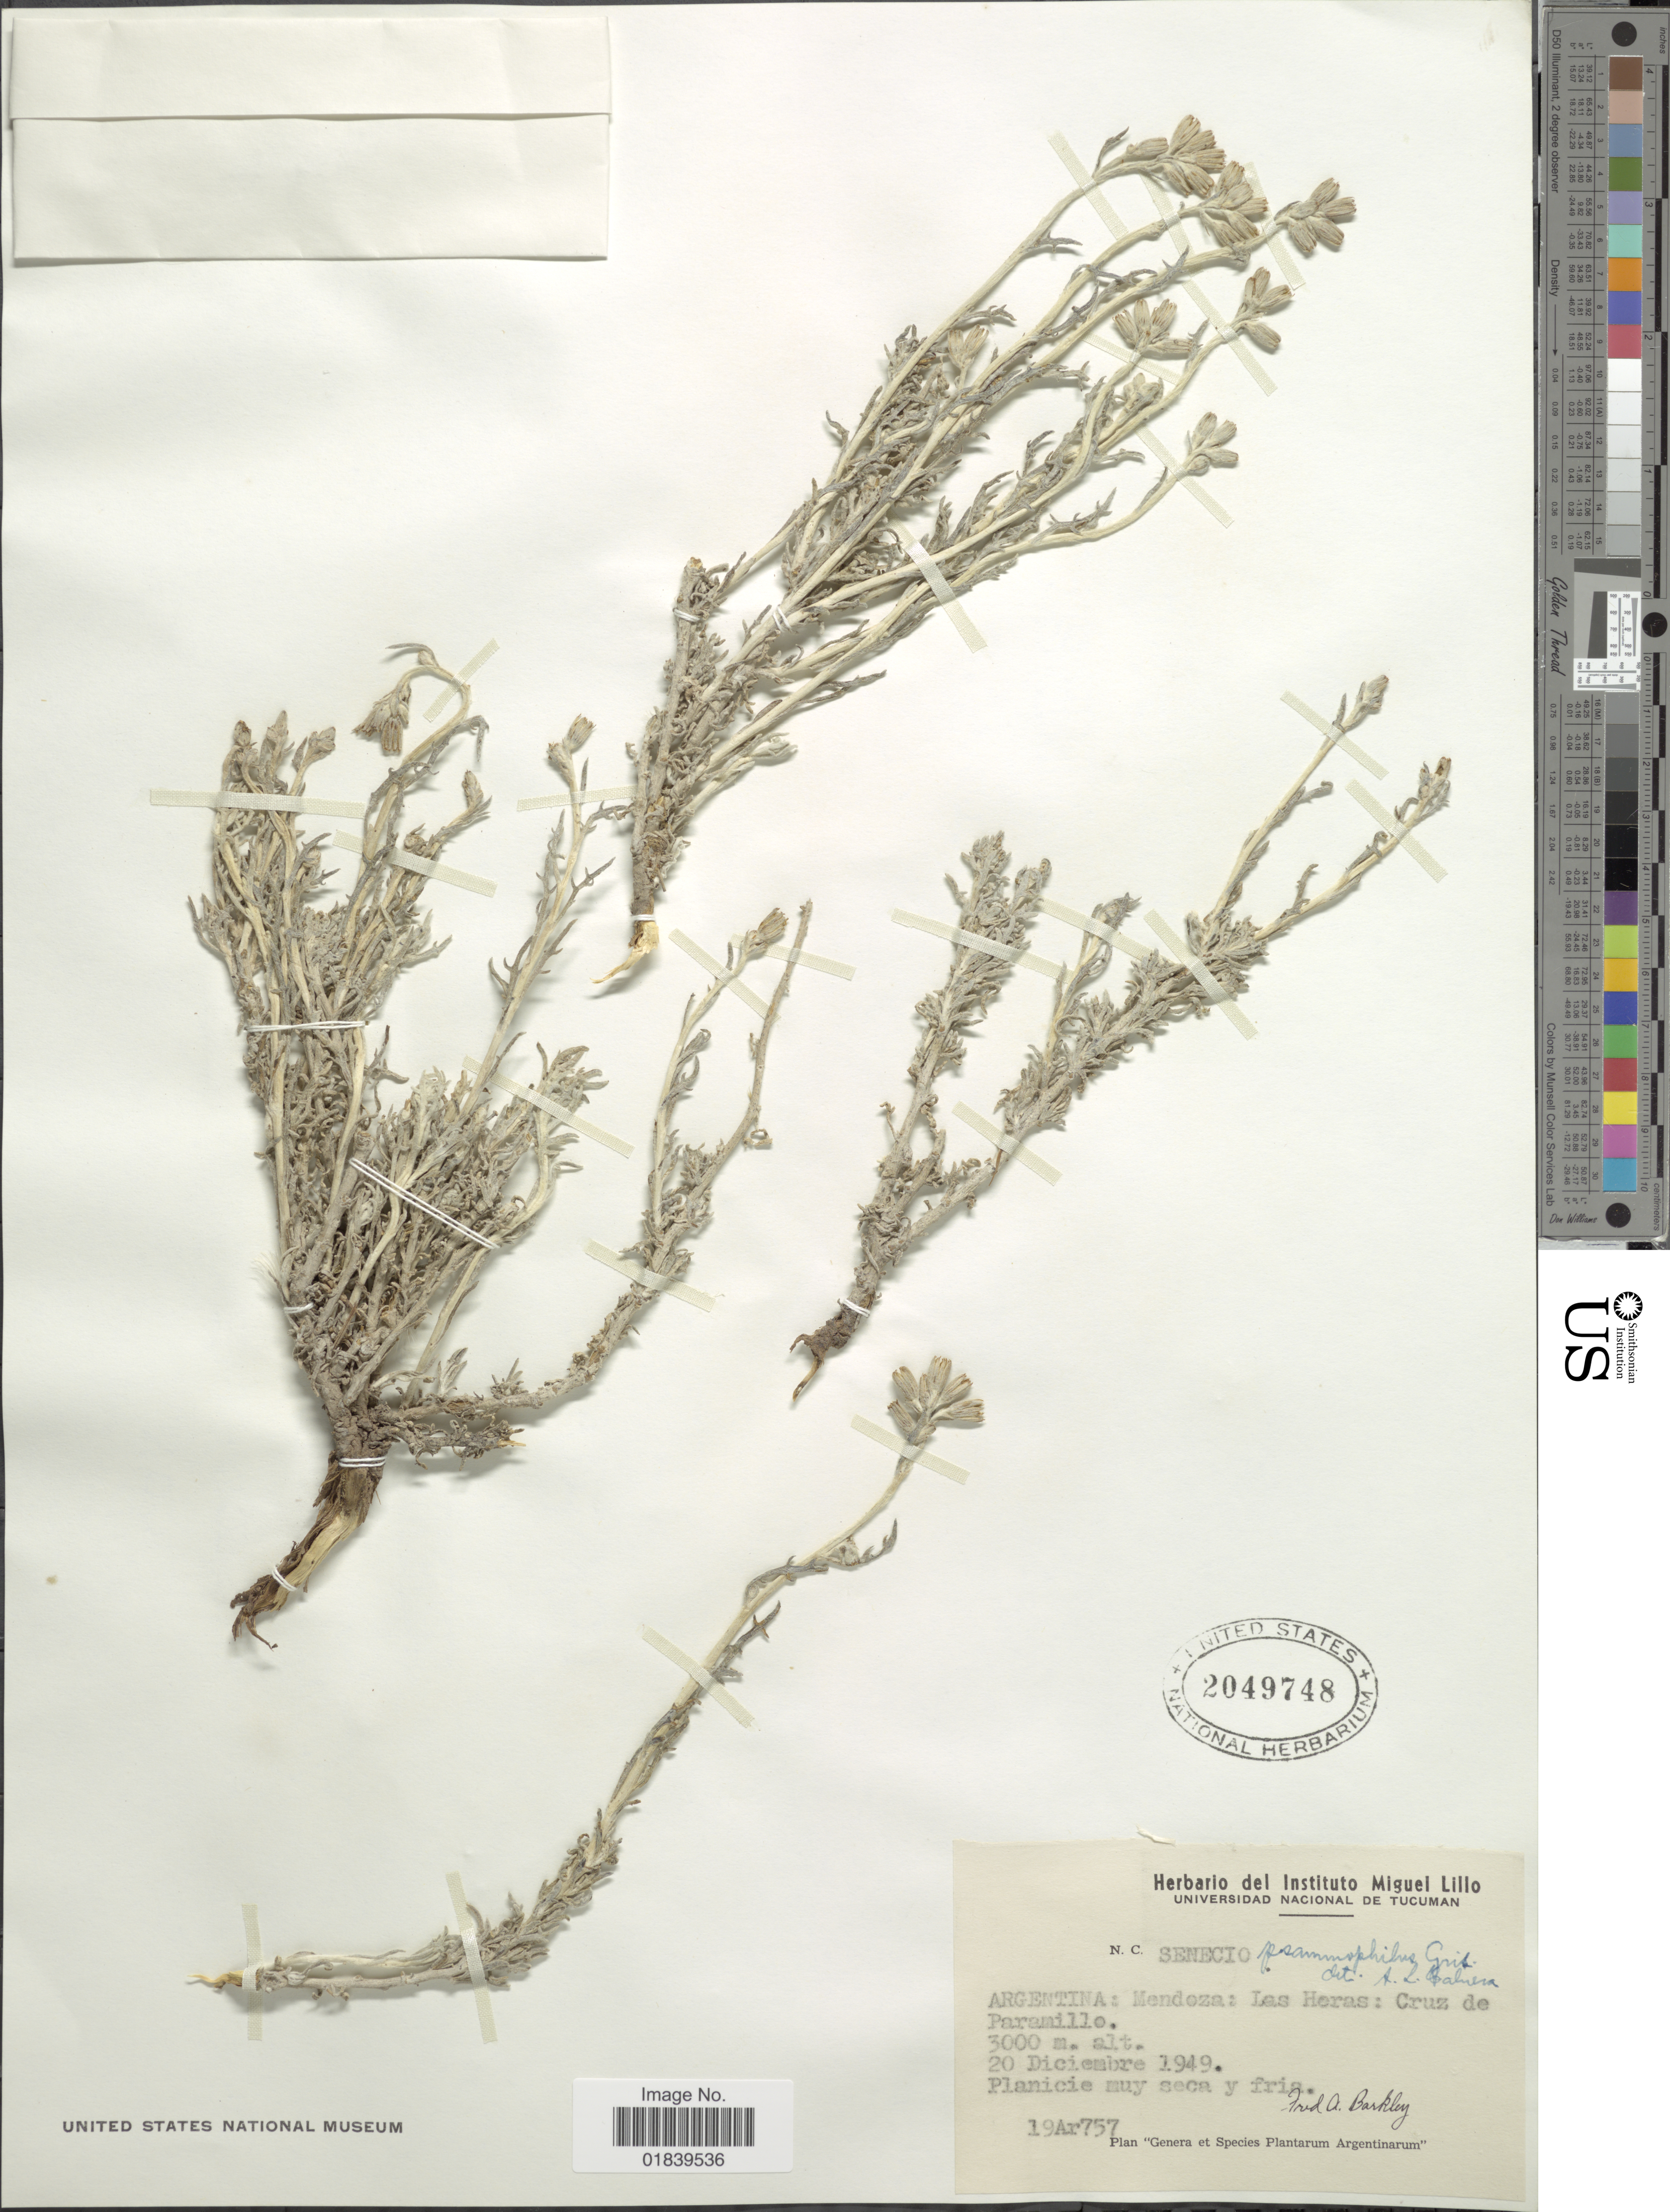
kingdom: Plantae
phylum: Tracheophyta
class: Magnoliopsida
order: Asterales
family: Asteraceae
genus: Senecio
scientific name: Senecio filaginoides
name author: DC.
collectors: F. A. Barkley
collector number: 19Ar757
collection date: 1949-11-20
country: Argentina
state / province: Mendoza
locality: Argentina: Mendoza: Las Heras: Cruz de Paramillo.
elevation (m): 3000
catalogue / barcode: US 2049748